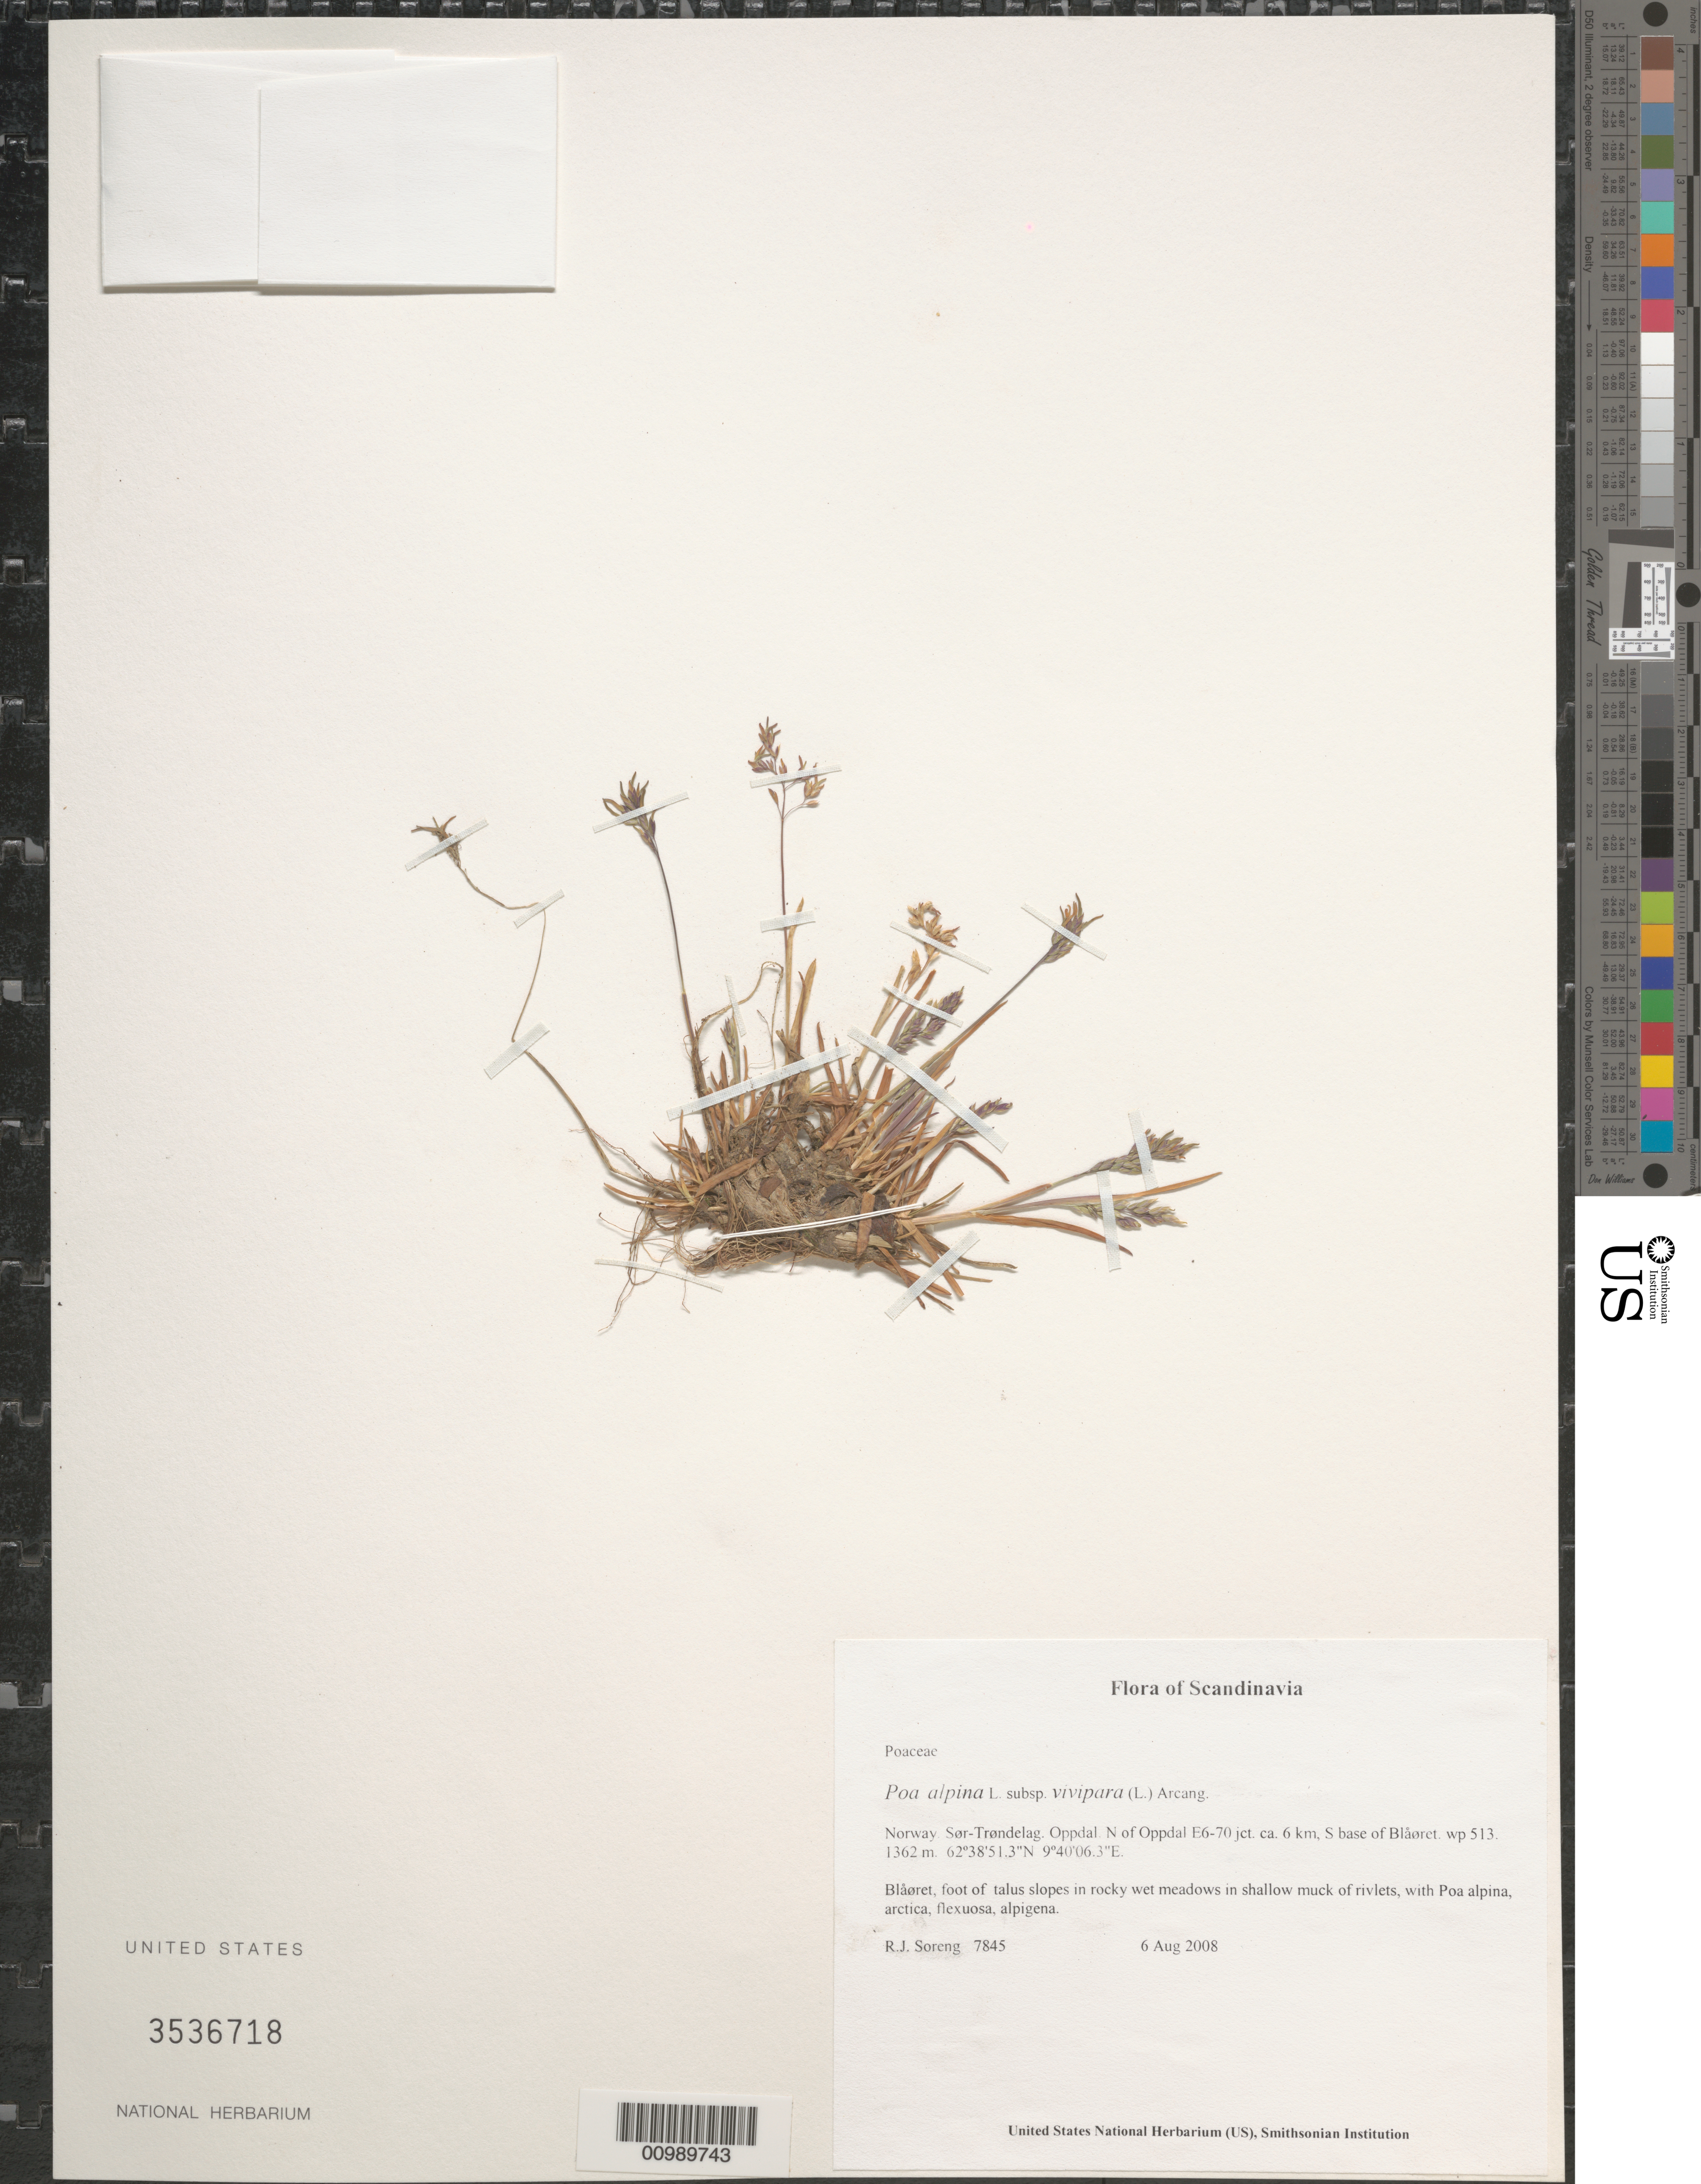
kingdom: Plantae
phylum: Tracheophyta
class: Liliopsida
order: Poales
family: Poaceae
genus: Poa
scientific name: Poa alpina subsp. vivipara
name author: (L.) Arcang.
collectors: R. J. Soreng & N. L. Soreng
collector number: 7845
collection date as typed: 06 Aug 2008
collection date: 2008-08-06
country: Norway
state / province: Trøndelag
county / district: Oppdal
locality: N of Oppdal E6-70 jct. ca. 6 km, S base of Blåøret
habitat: Blåøret, foot of talus slopes in rocky wet meadows in shallow muck of rivlets, with Poa alpina, arctica, flexuosa, alpigena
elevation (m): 1362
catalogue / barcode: US 3536718